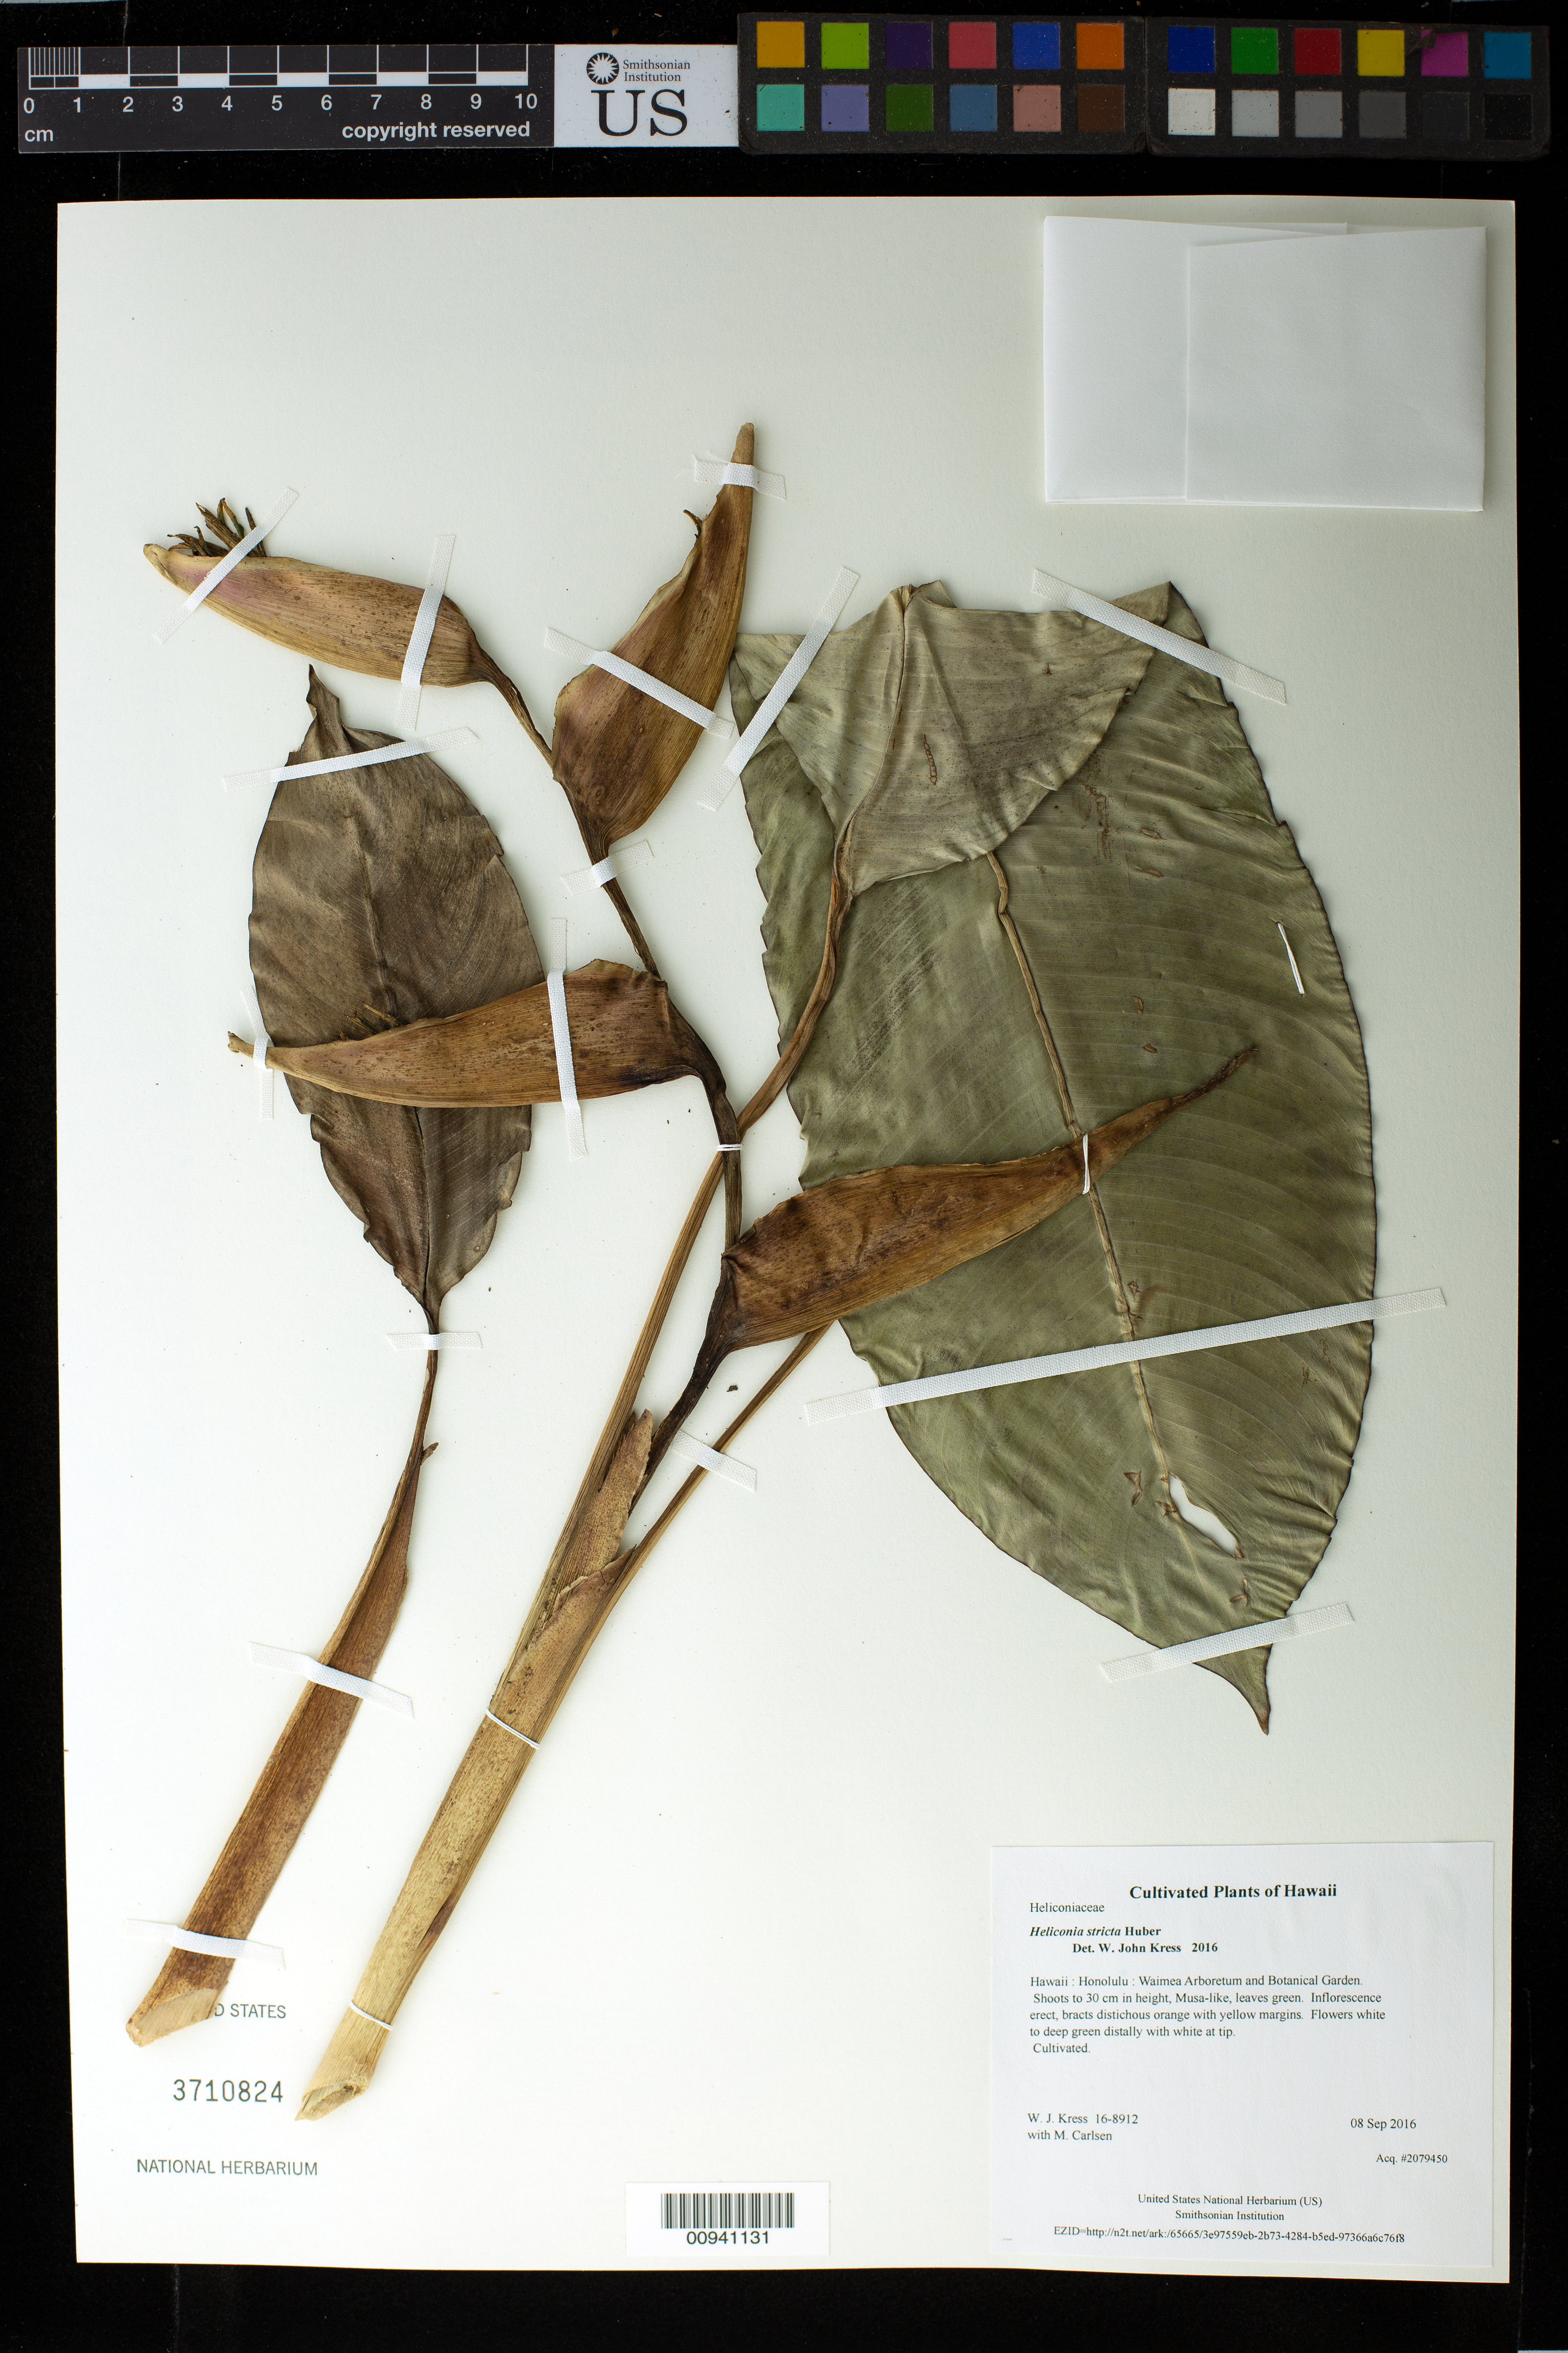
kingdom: Plantae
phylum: Tracheophyta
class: Liliopsida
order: Zingiberales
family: Heliconiaceae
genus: Heliconia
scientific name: Heliconia stricta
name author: Huber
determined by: Kress, W. J., (US), Smithsonian Institution - National Museum of Natural History (UNITED STATES)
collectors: W. J. Kress & M. M. Carlsen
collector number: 16-8912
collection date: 2016-09-08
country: United States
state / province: Hawaii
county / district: Honolulu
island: Oahu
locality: Waimea Arboretum and Botanical Garden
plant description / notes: Frozen tissue stored in Biorepository at AG5NO07; dried tissue stored at AG5NO08.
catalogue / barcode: US 3710824